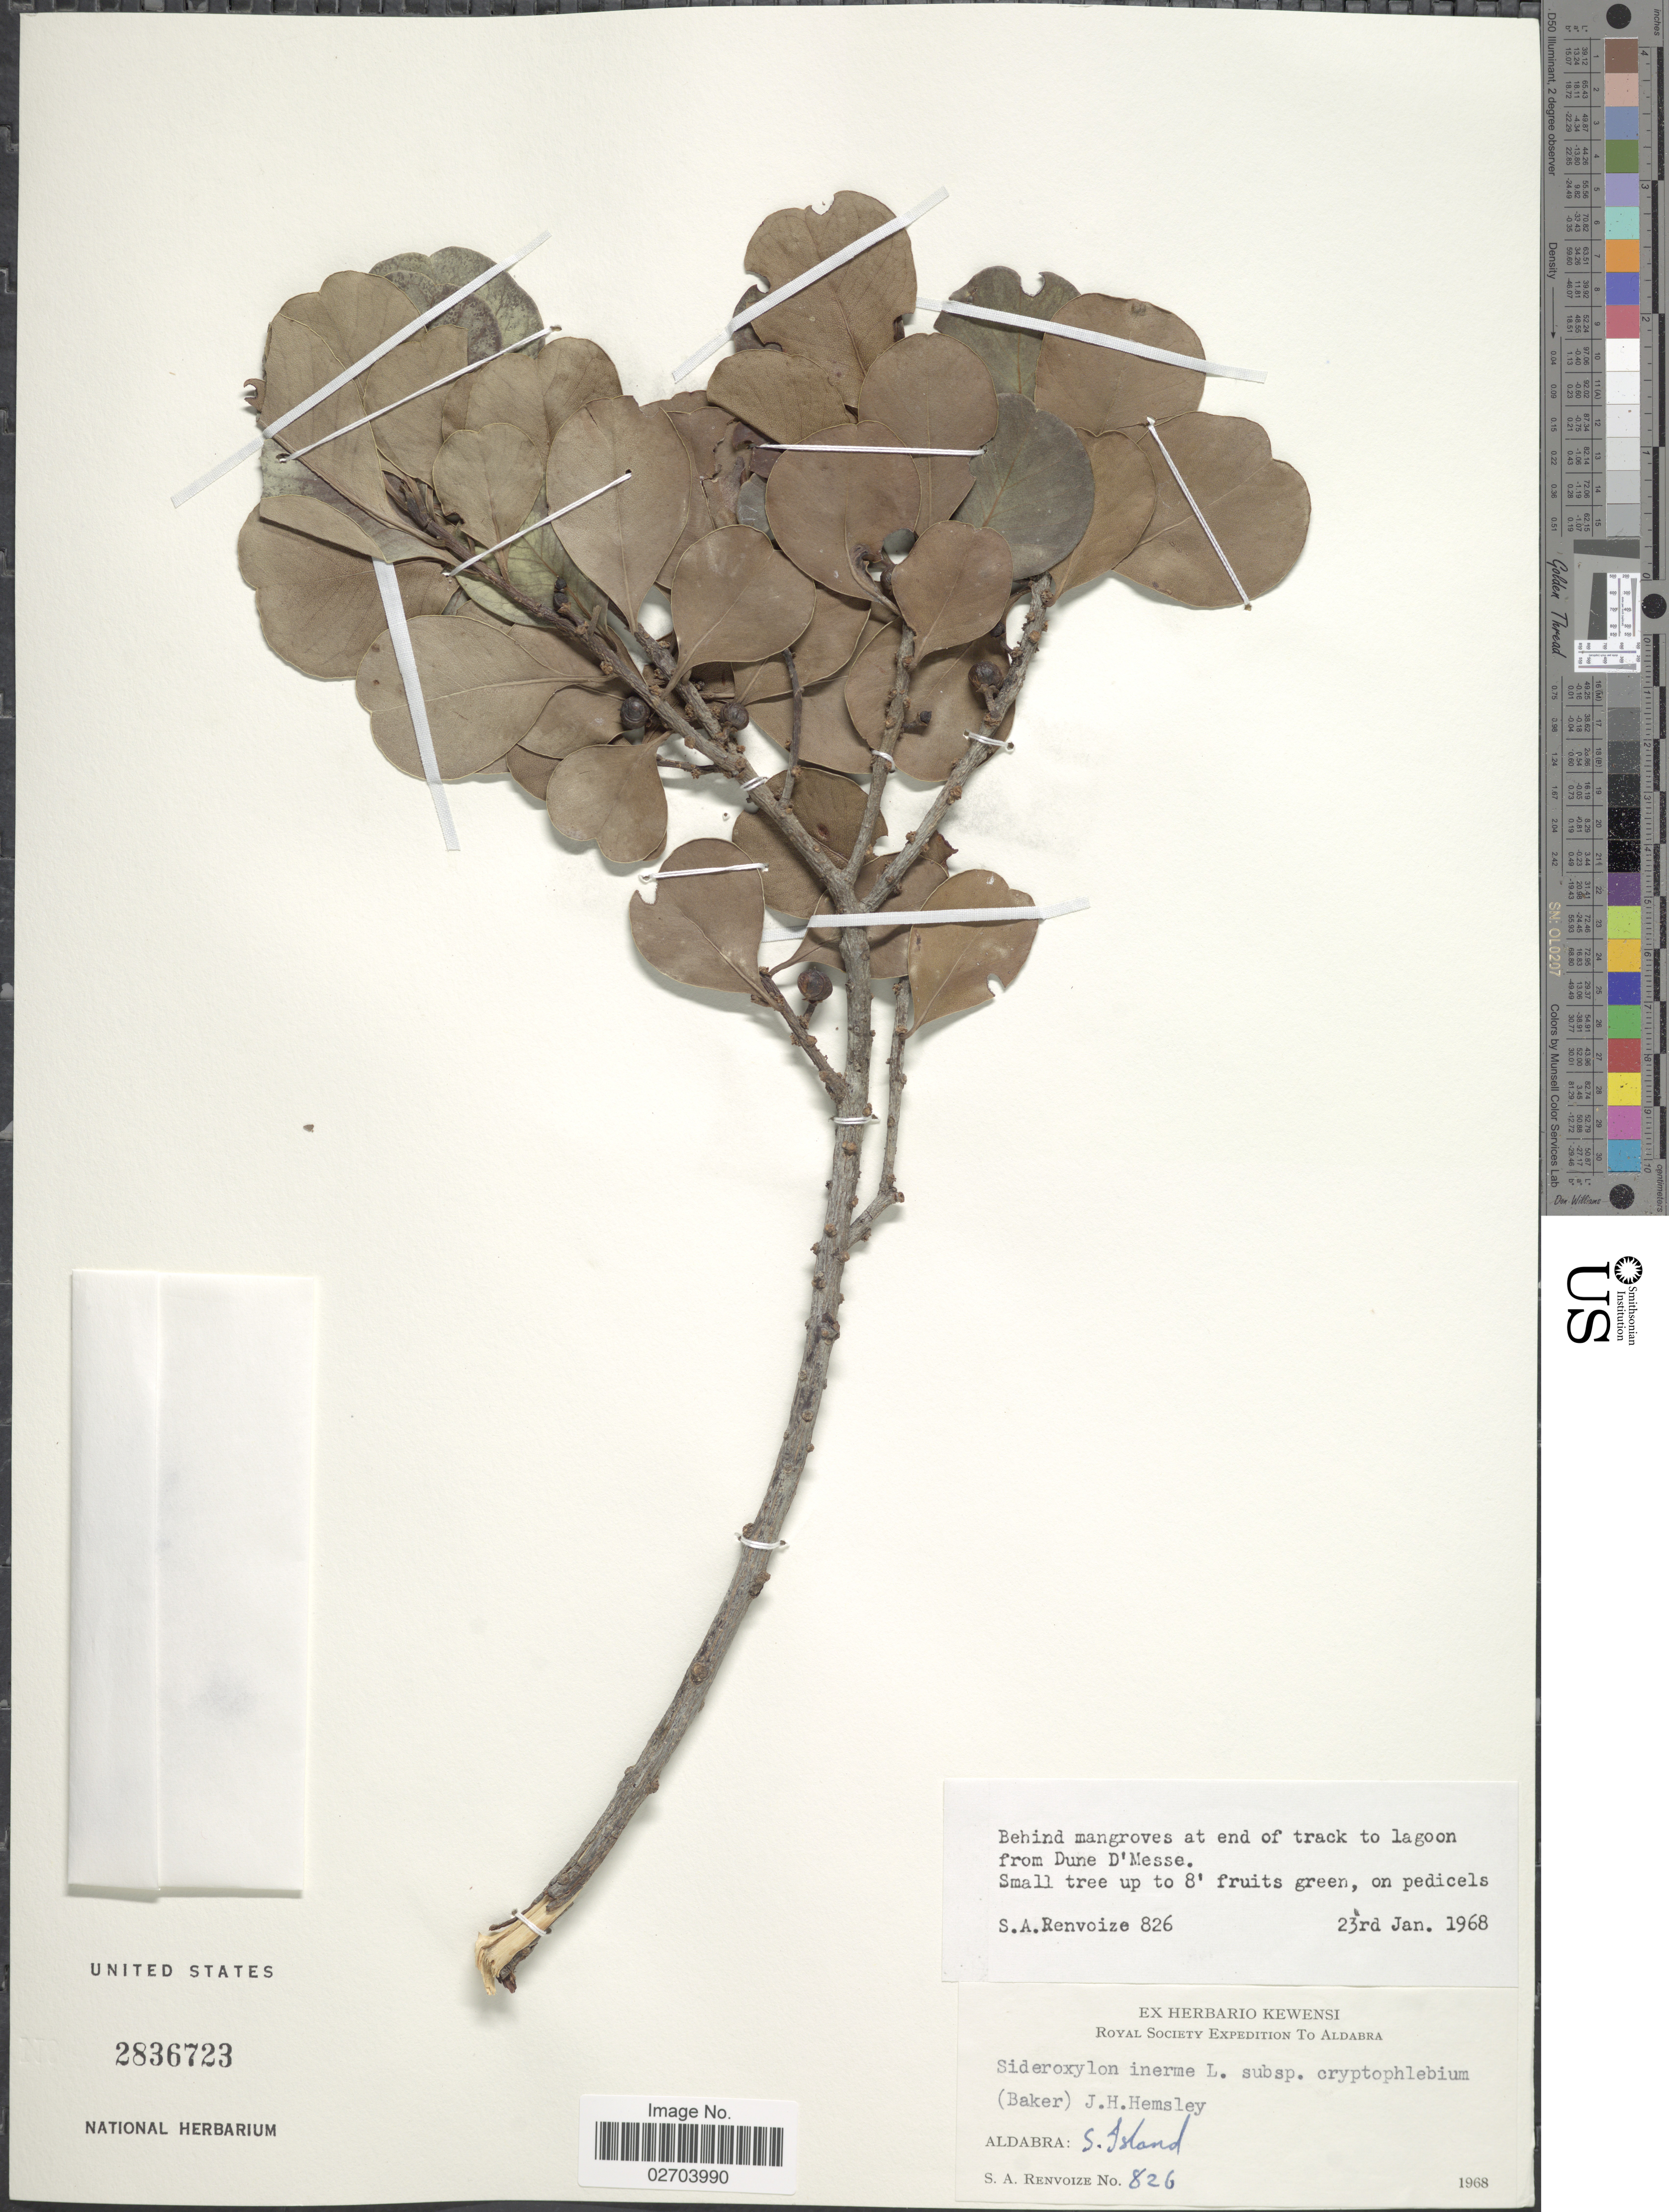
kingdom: Plantae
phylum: Tracheophyta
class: Magnoliopsida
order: Ericales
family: Sapotaceae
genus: Sideroxylon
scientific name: Sideroxylon inerme subsp. cryptophlebium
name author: (Baker) J.H. Hemsl.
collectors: S. A. Renvoize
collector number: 826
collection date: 1968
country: Seychelles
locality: Aldabra: S. Island. Behind mangroves at end of track to lagoon from Dune D' Messe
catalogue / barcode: US 2836723